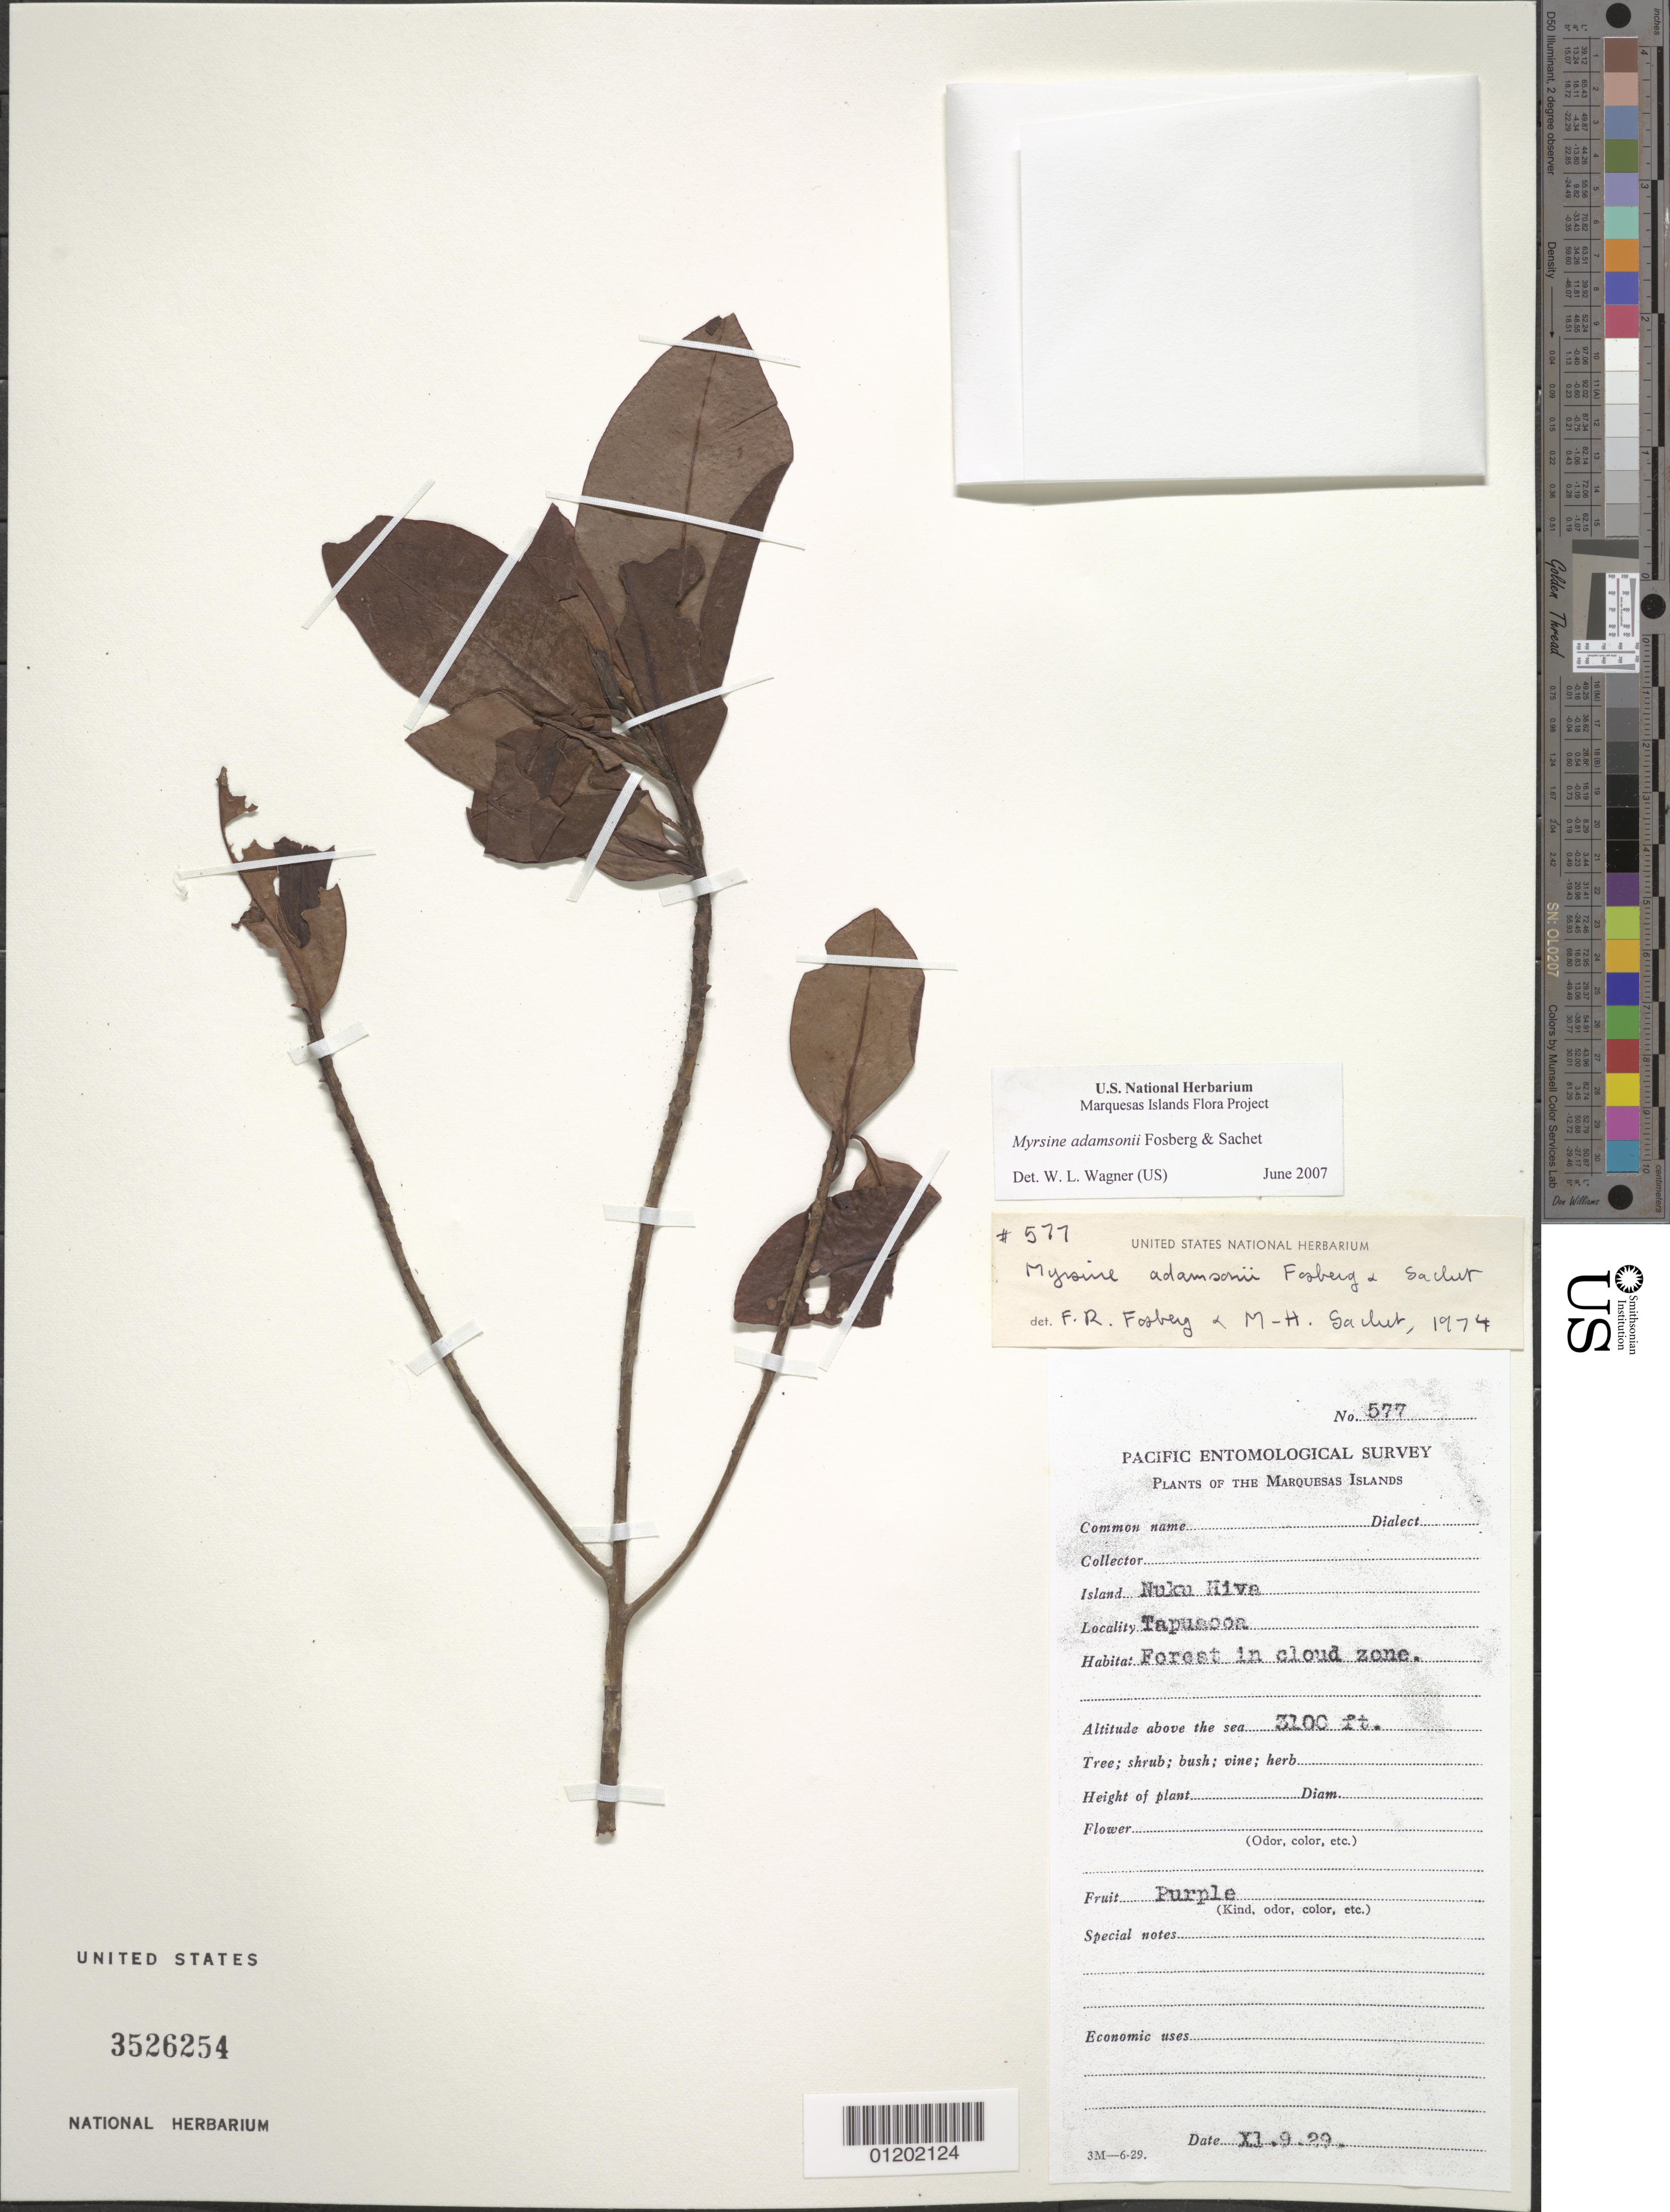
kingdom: Plantae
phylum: Tracheophyta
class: Magnoliopsida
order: Ericales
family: Primulaceae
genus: Myrsine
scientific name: Myrsine adamsonii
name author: Fosberg & Sachet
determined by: Wagner, W. L., (BOT), Smithsonian Institution - National Museum of Natural History (UNITED STATES)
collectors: Pacific Entomological Survey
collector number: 577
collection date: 1929-11-09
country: French Polynesia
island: Nuku Hiva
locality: Tapuaooa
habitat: Forest in cloud zone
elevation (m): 945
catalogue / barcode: US 3526254